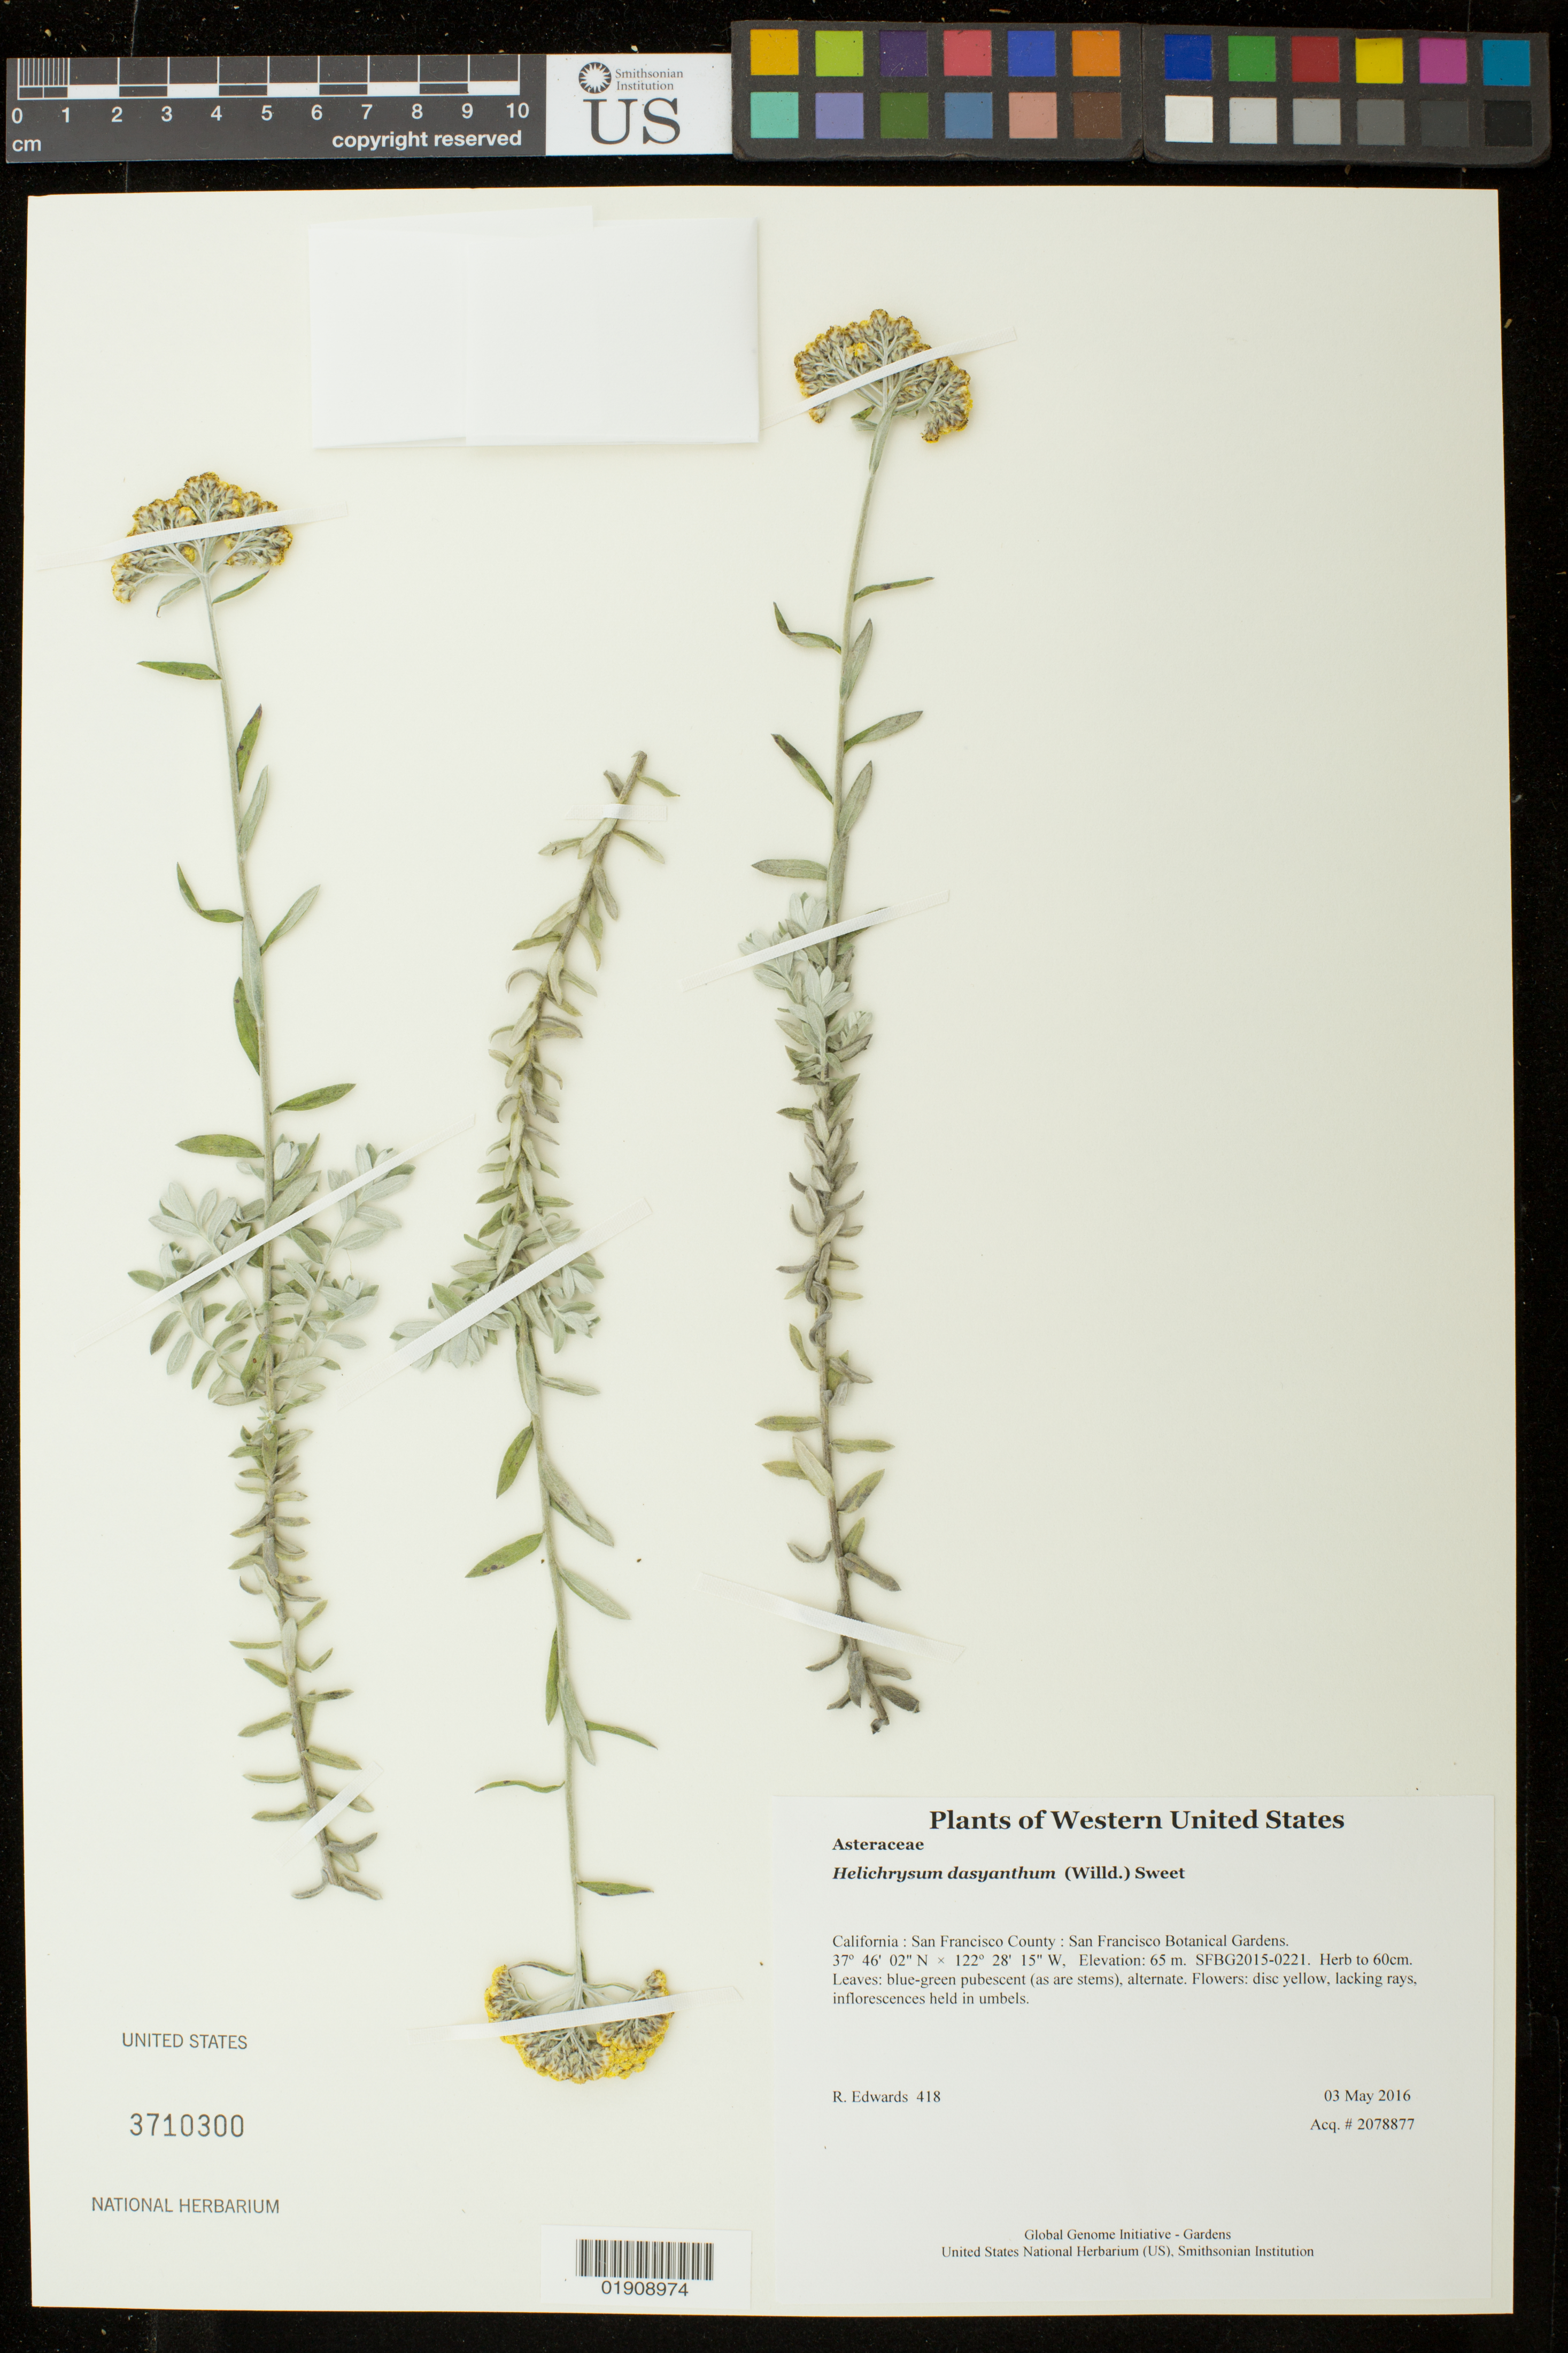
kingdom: Plantae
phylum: Tracheophyta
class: Magnoliopsida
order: Asterales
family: Asteraceae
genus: Helichrysum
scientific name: Helichrysum dasyanthum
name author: (Willd.) Sweet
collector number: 418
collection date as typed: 3 May 2016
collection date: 2016-05-03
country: United States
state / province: California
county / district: San Francisco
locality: San Francisco Botanical Gardens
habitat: SFBG2015-0221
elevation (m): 65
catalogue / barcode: US 3710300